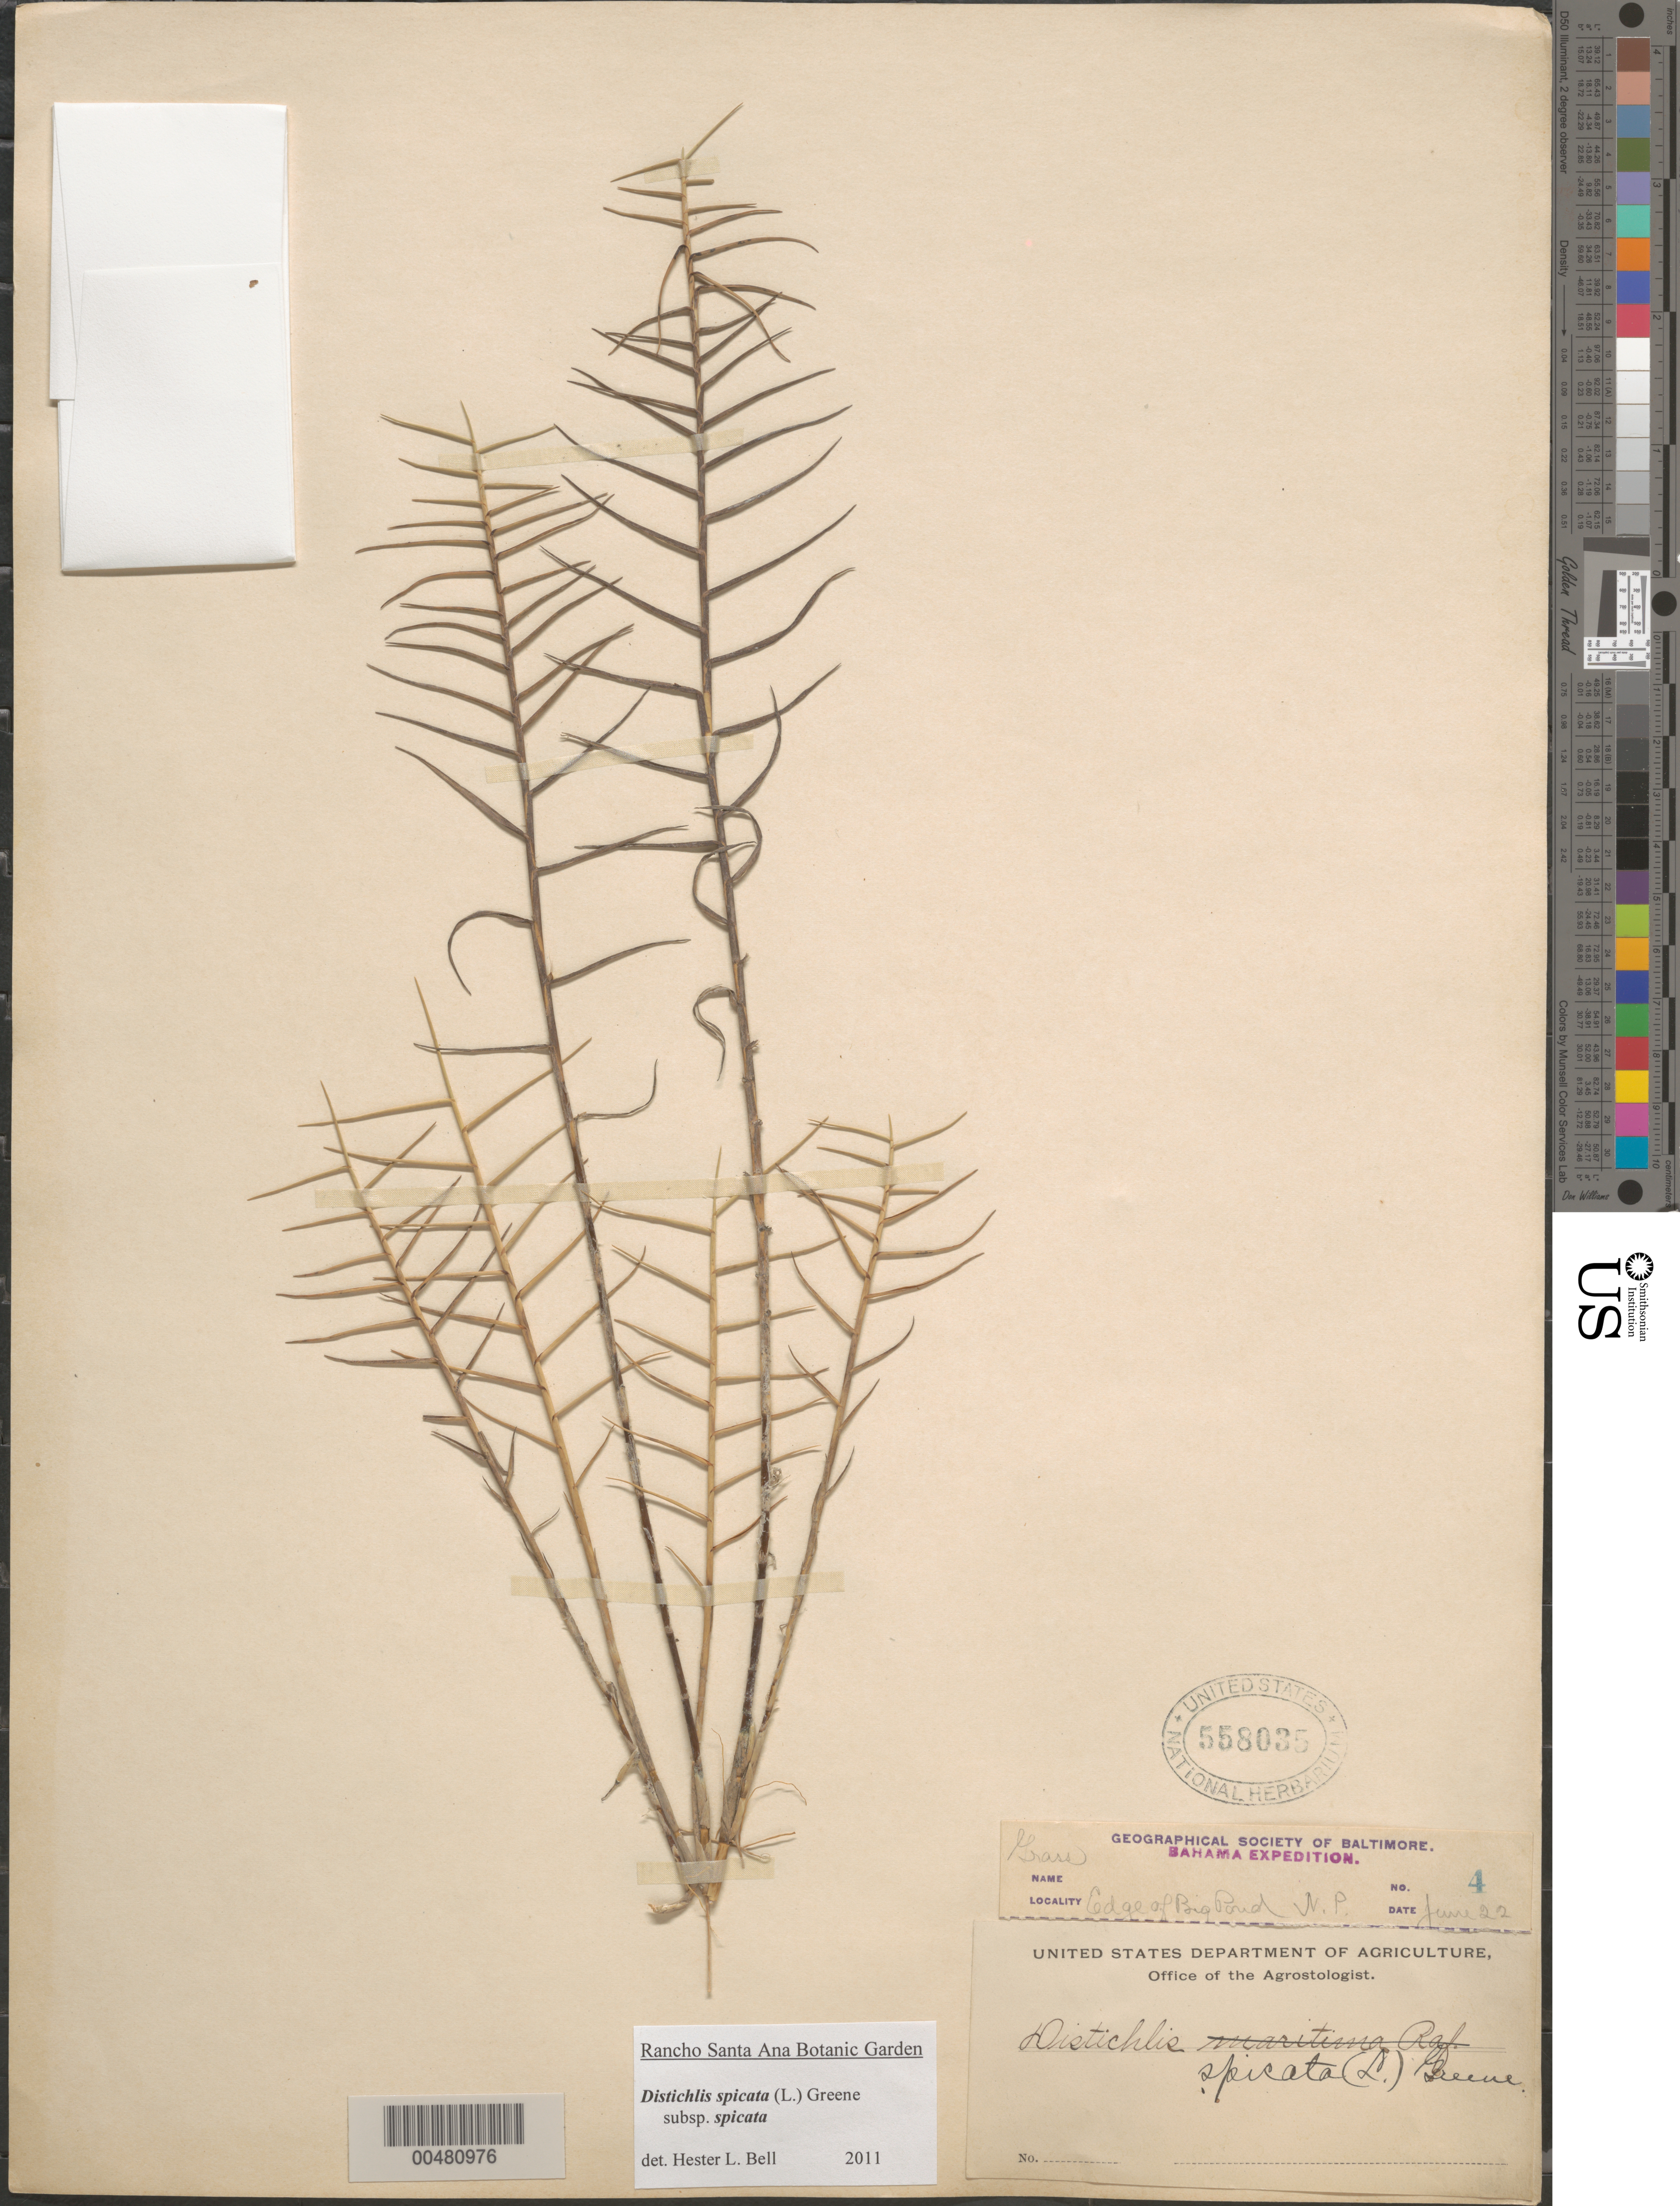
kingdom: Plantae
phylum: Tracheophyta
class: Liliopsida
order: Poales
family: Poaceae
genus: Distichlis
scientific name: Distichlis spicata subsp. spicata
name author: (L.) Greene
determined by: Bell, H. L.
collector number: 4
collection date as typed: June 22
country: Bahamas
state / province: New Providence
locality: Bige Pond.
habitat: Edge of pond.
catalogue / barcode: US 558035